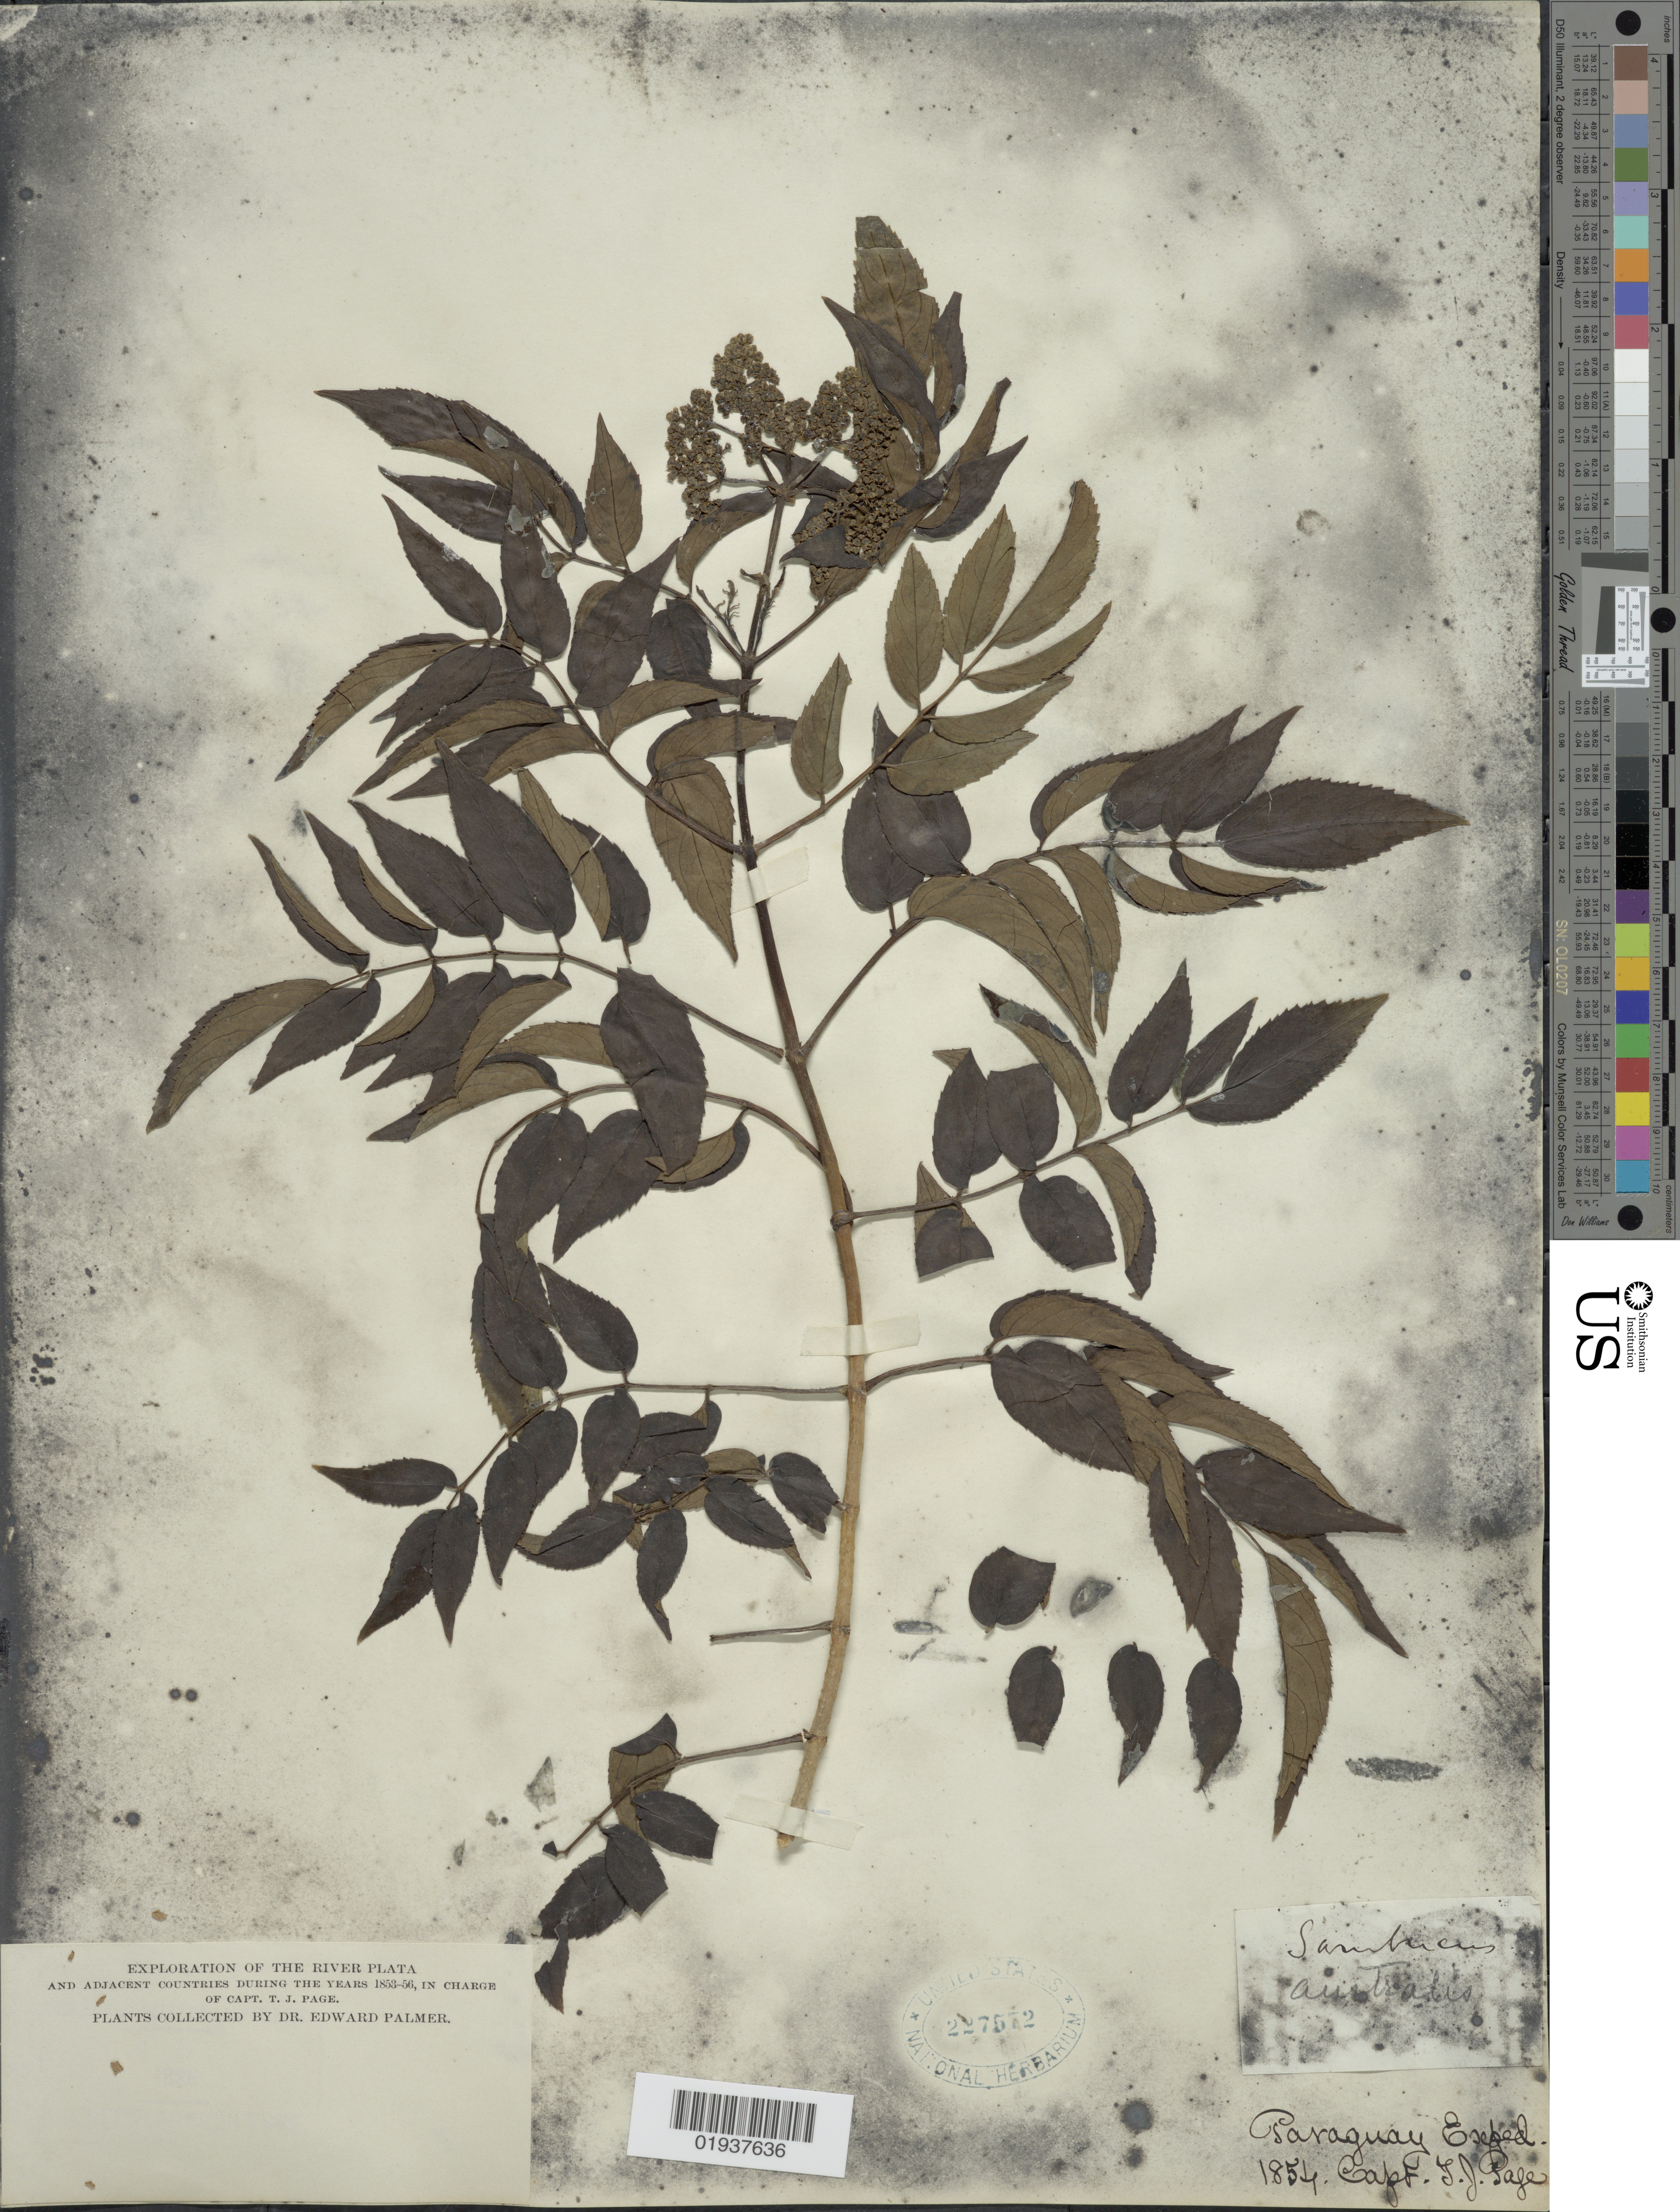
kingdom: Plantae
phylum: Tracheophyta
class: Magnoliopsida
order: Dipsacales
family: Viburnaceae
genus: Sambucus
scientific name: Sambucus australis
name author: Cham. & Schltdl.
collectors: E. Palmer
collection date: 1854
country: Paraguay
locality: The River Plata and adjacent countries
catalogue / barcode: US 227572